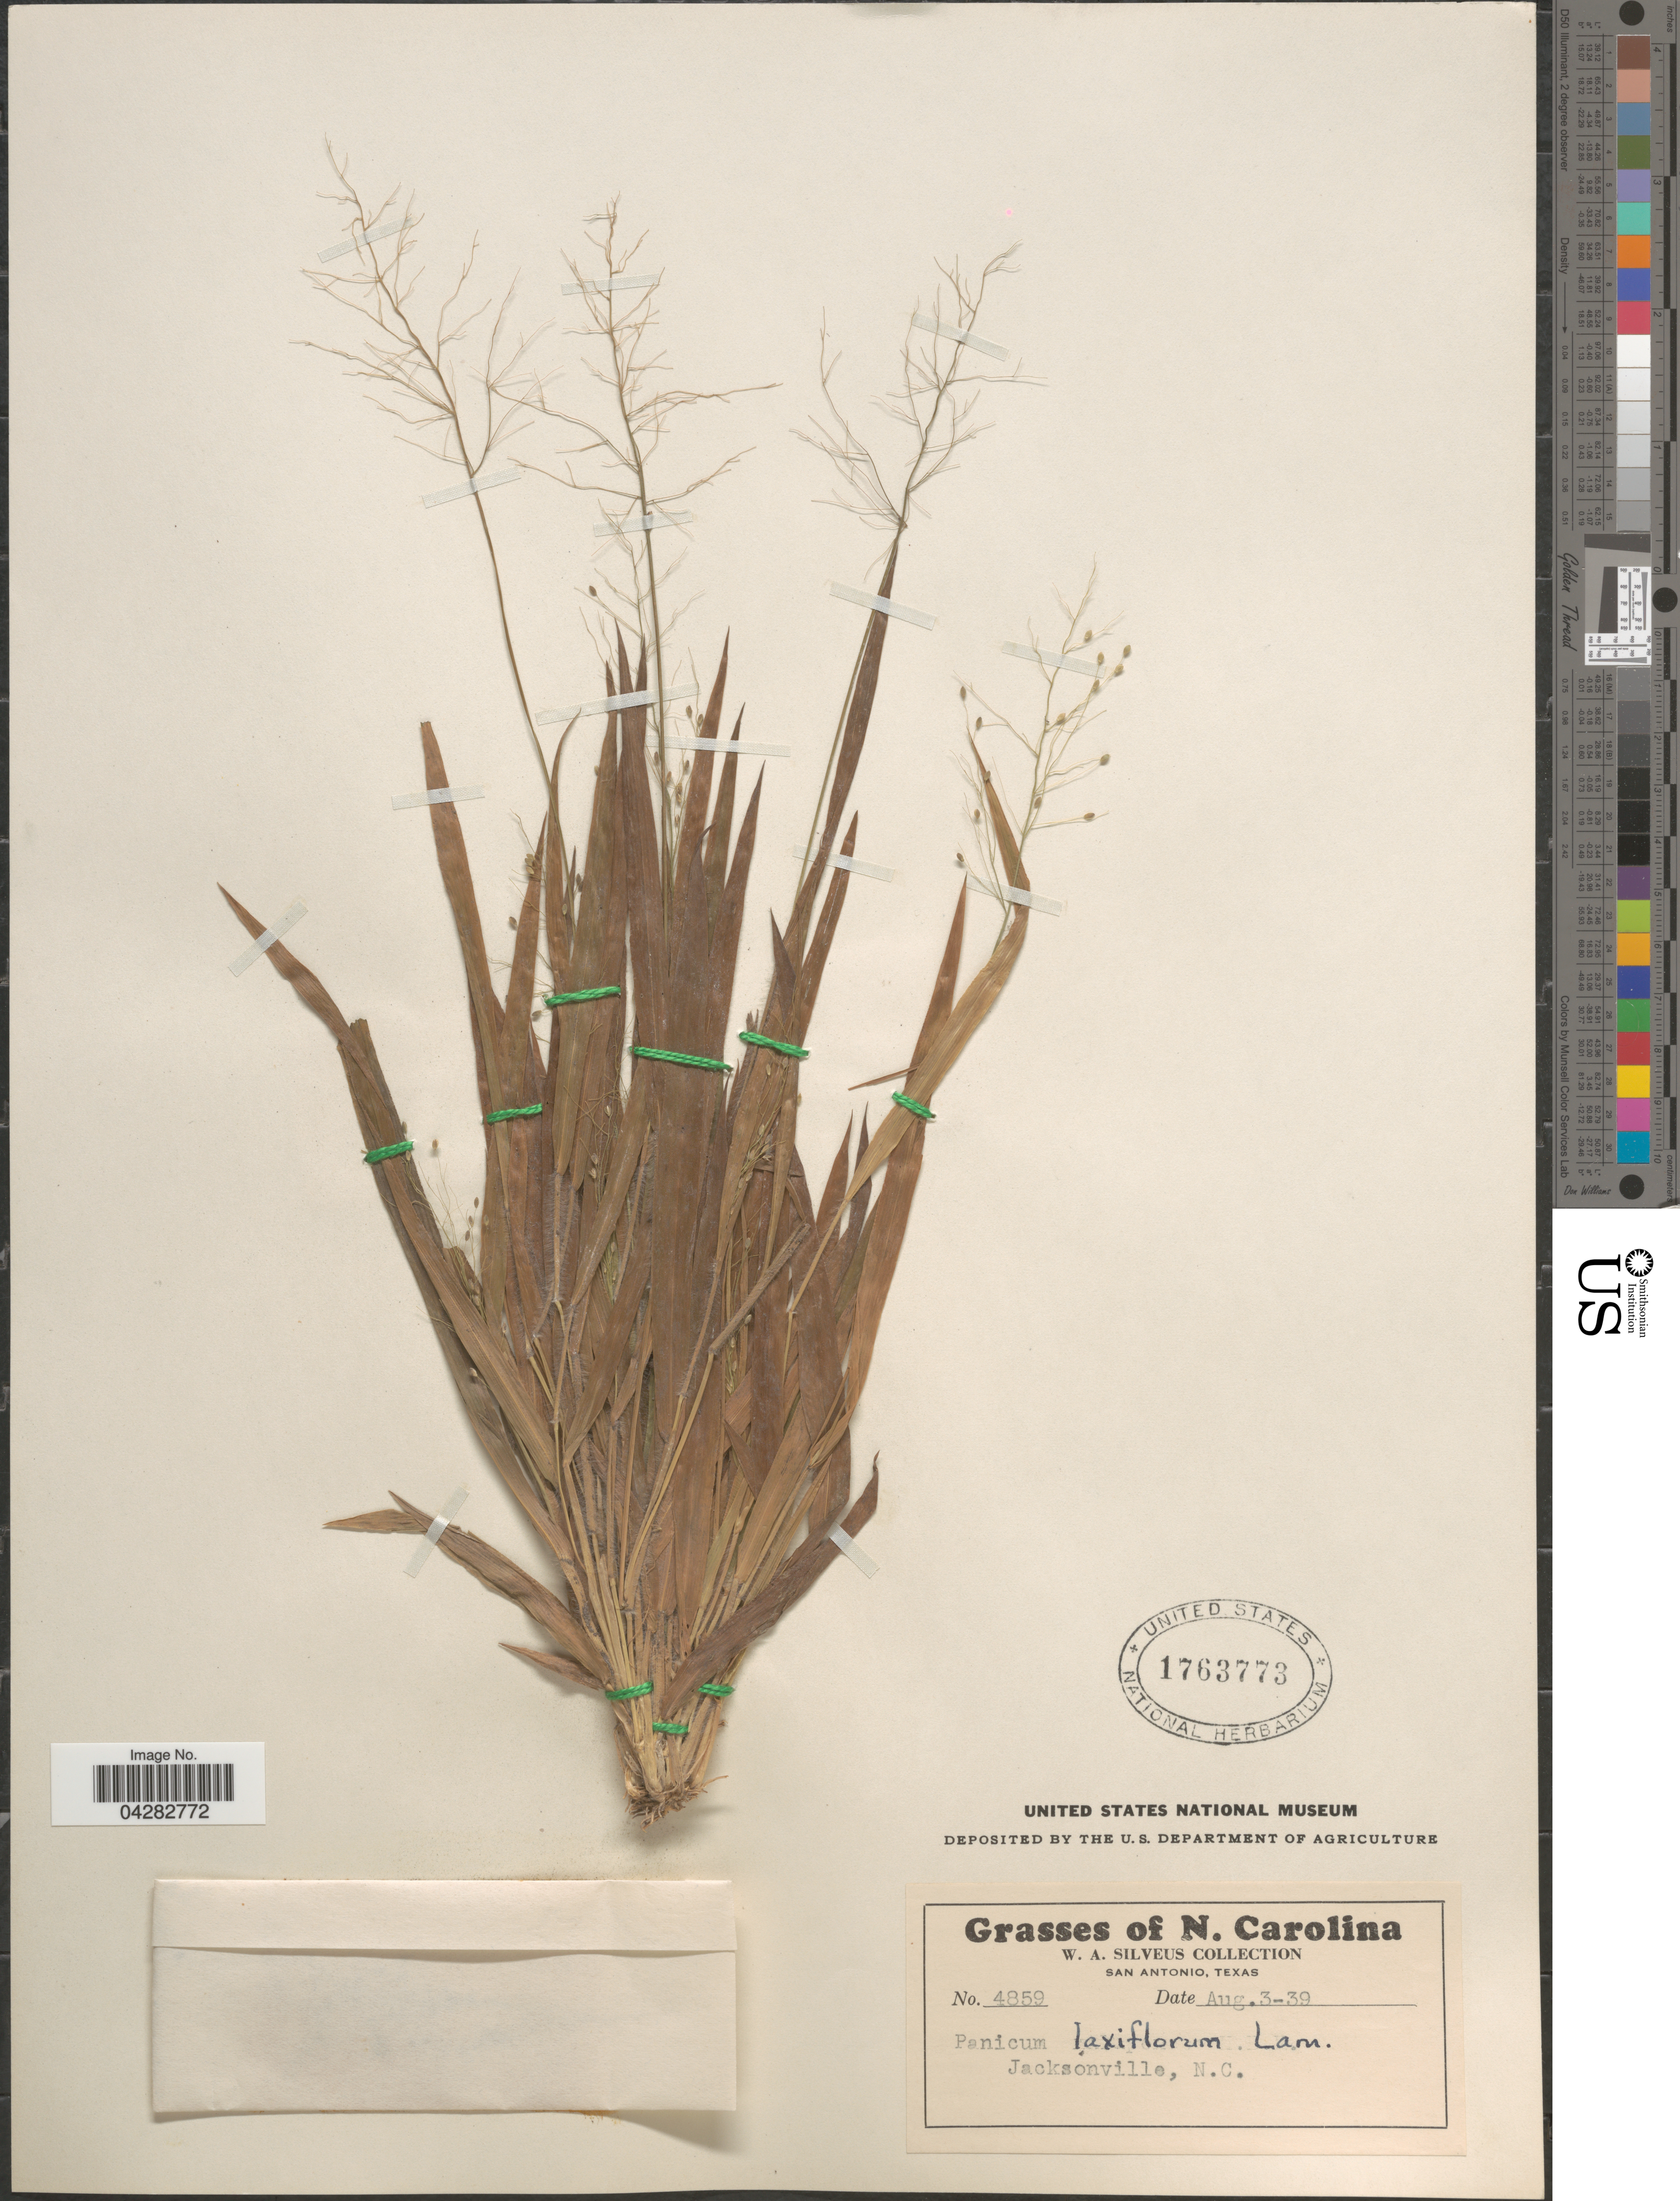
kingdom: Plantae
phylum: Tracheophyta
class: Liliopsida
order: Poales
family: Poaceae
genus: Dichanthelium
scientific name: Dichanthelium laxiflorum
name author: (Lam.) Gould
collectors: W. Silveus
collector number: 4859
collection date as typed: Transcribed d/m/y: 3/8/39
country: United States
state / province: North Carolina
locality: Jacksonville.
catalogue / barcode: US 1763773